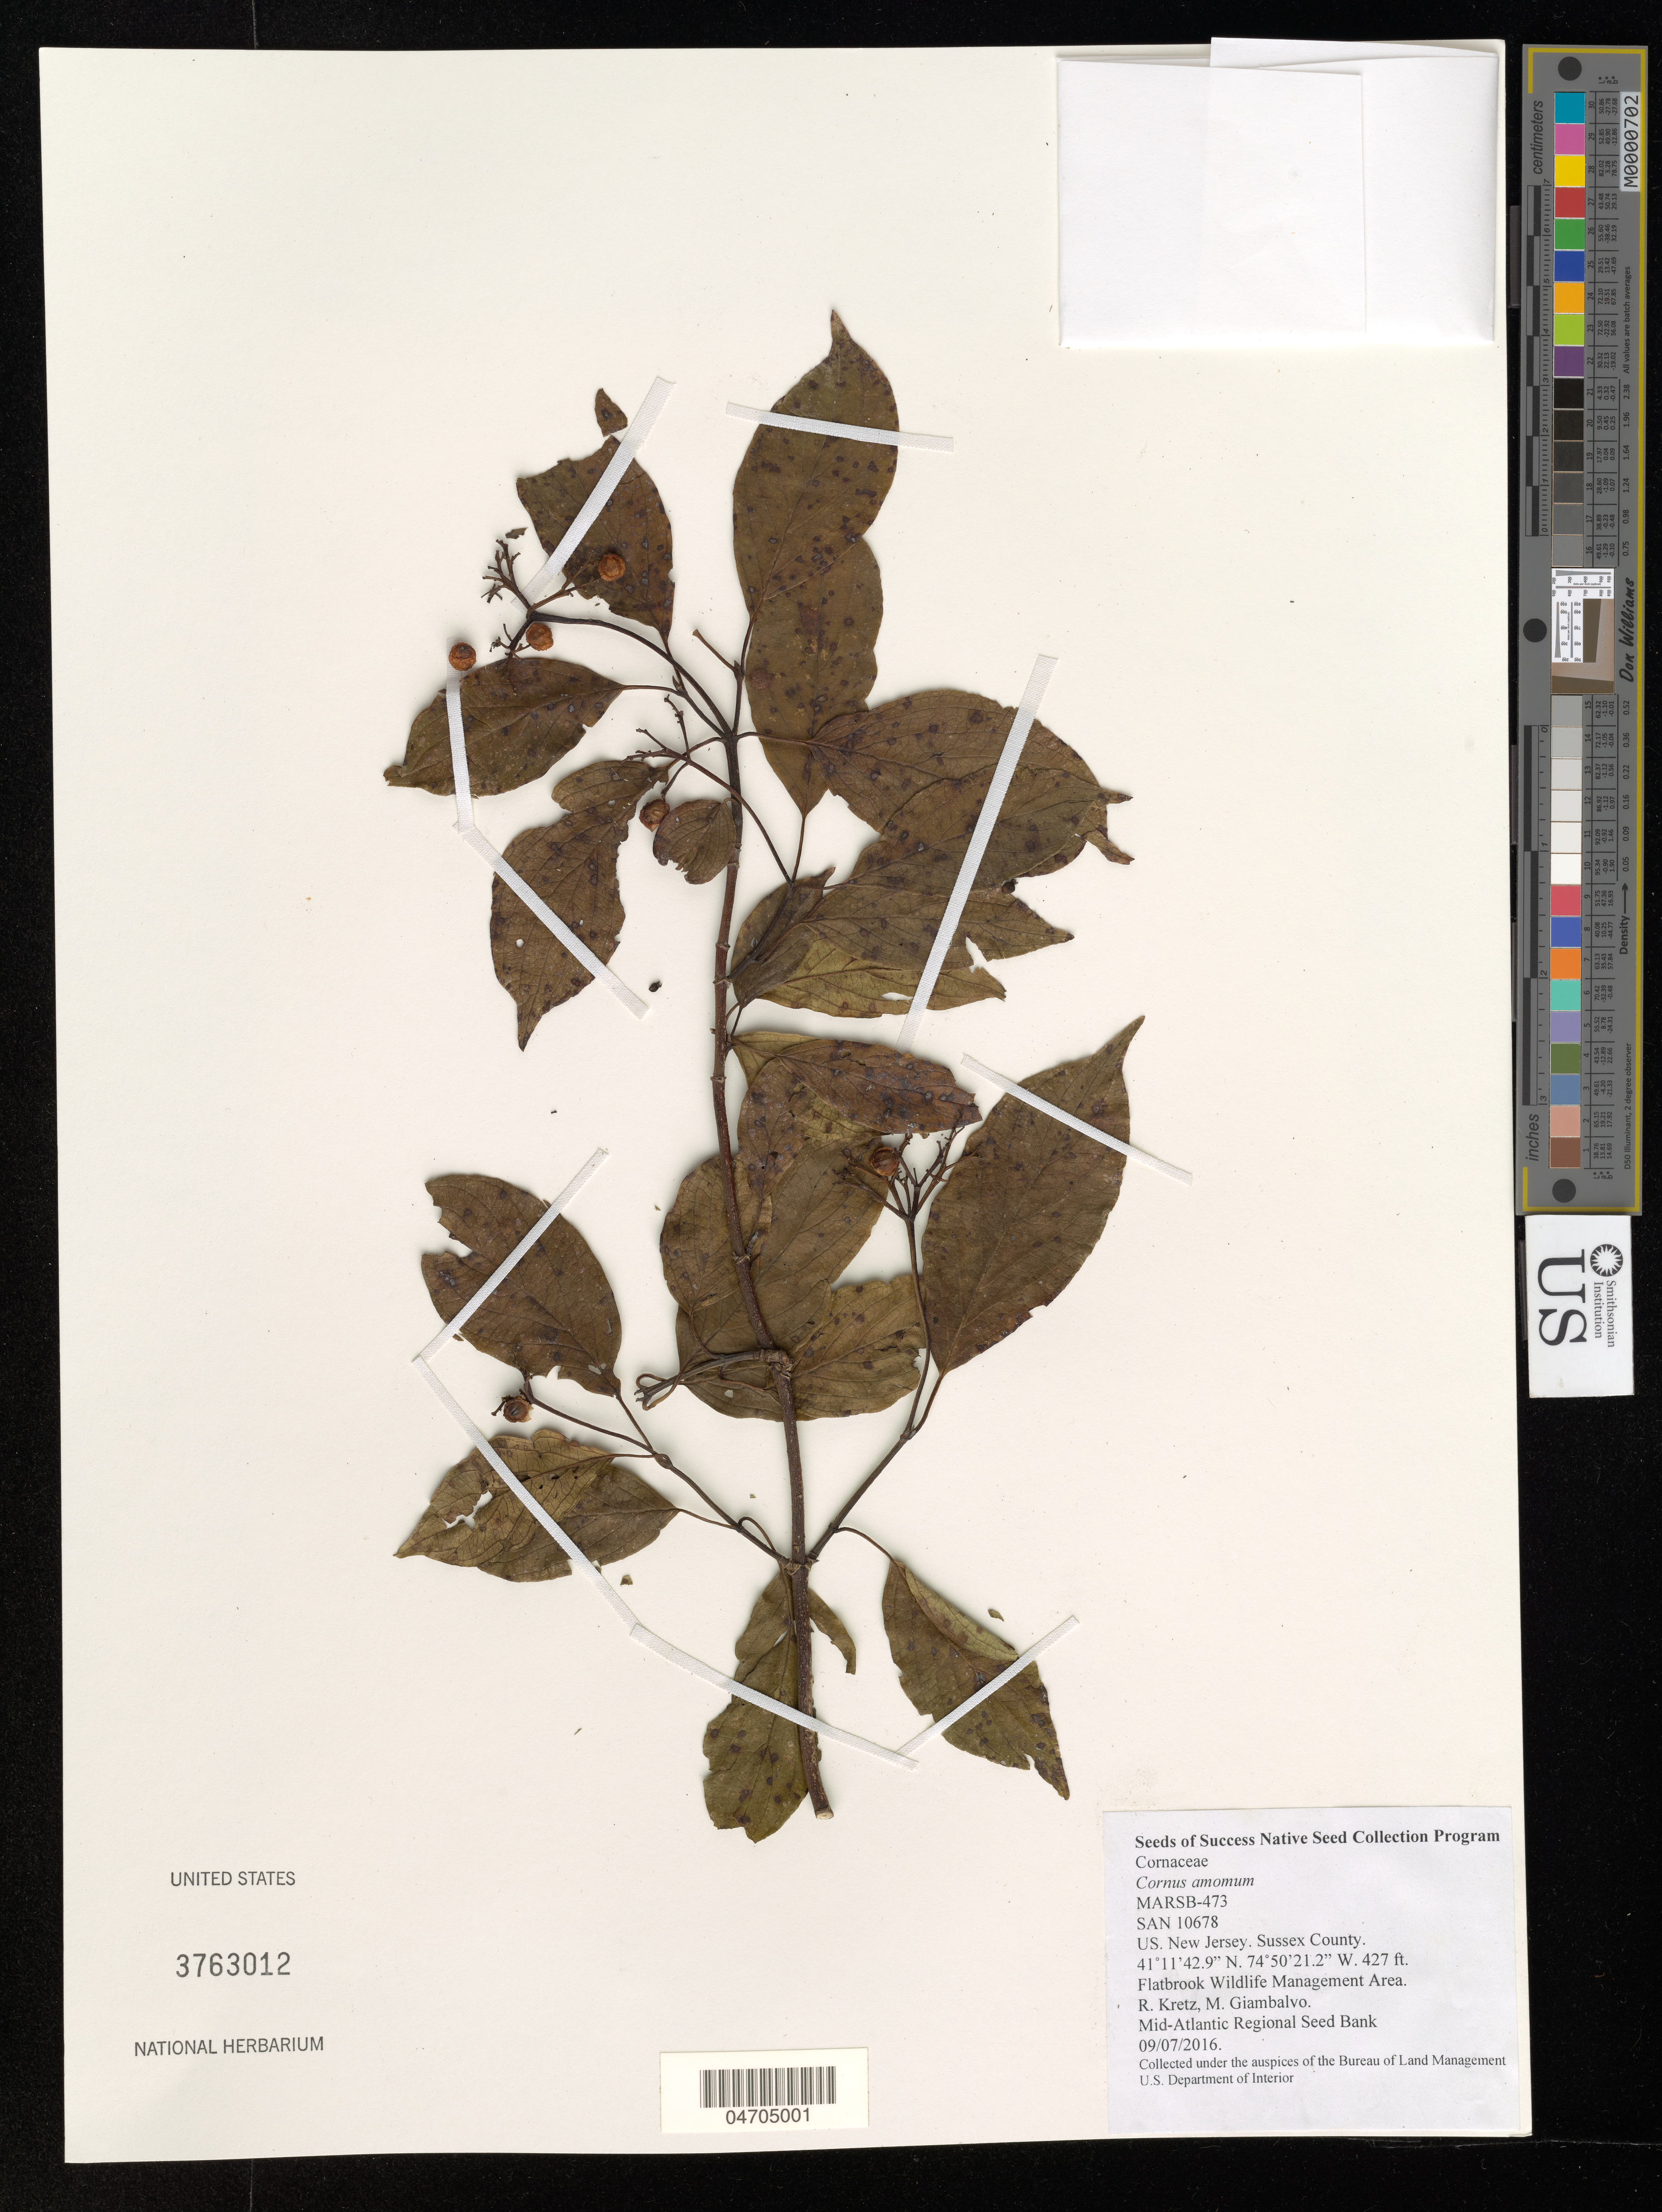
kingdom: Plantae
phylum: Tracheophyta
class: Magnoliopsida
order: Cornales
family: Cornaceae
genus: Cornus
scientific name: Cornus amomum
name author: Mill.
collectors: R. Kretz & M. Giambalvo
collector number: MARSB-473/SAN10678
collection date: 2016-09-07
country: United States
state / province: New Jersey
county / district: Sussex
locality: Sussex County. Flatbrook Wildlife Management Area.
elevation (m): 130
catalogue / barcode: US 3763012